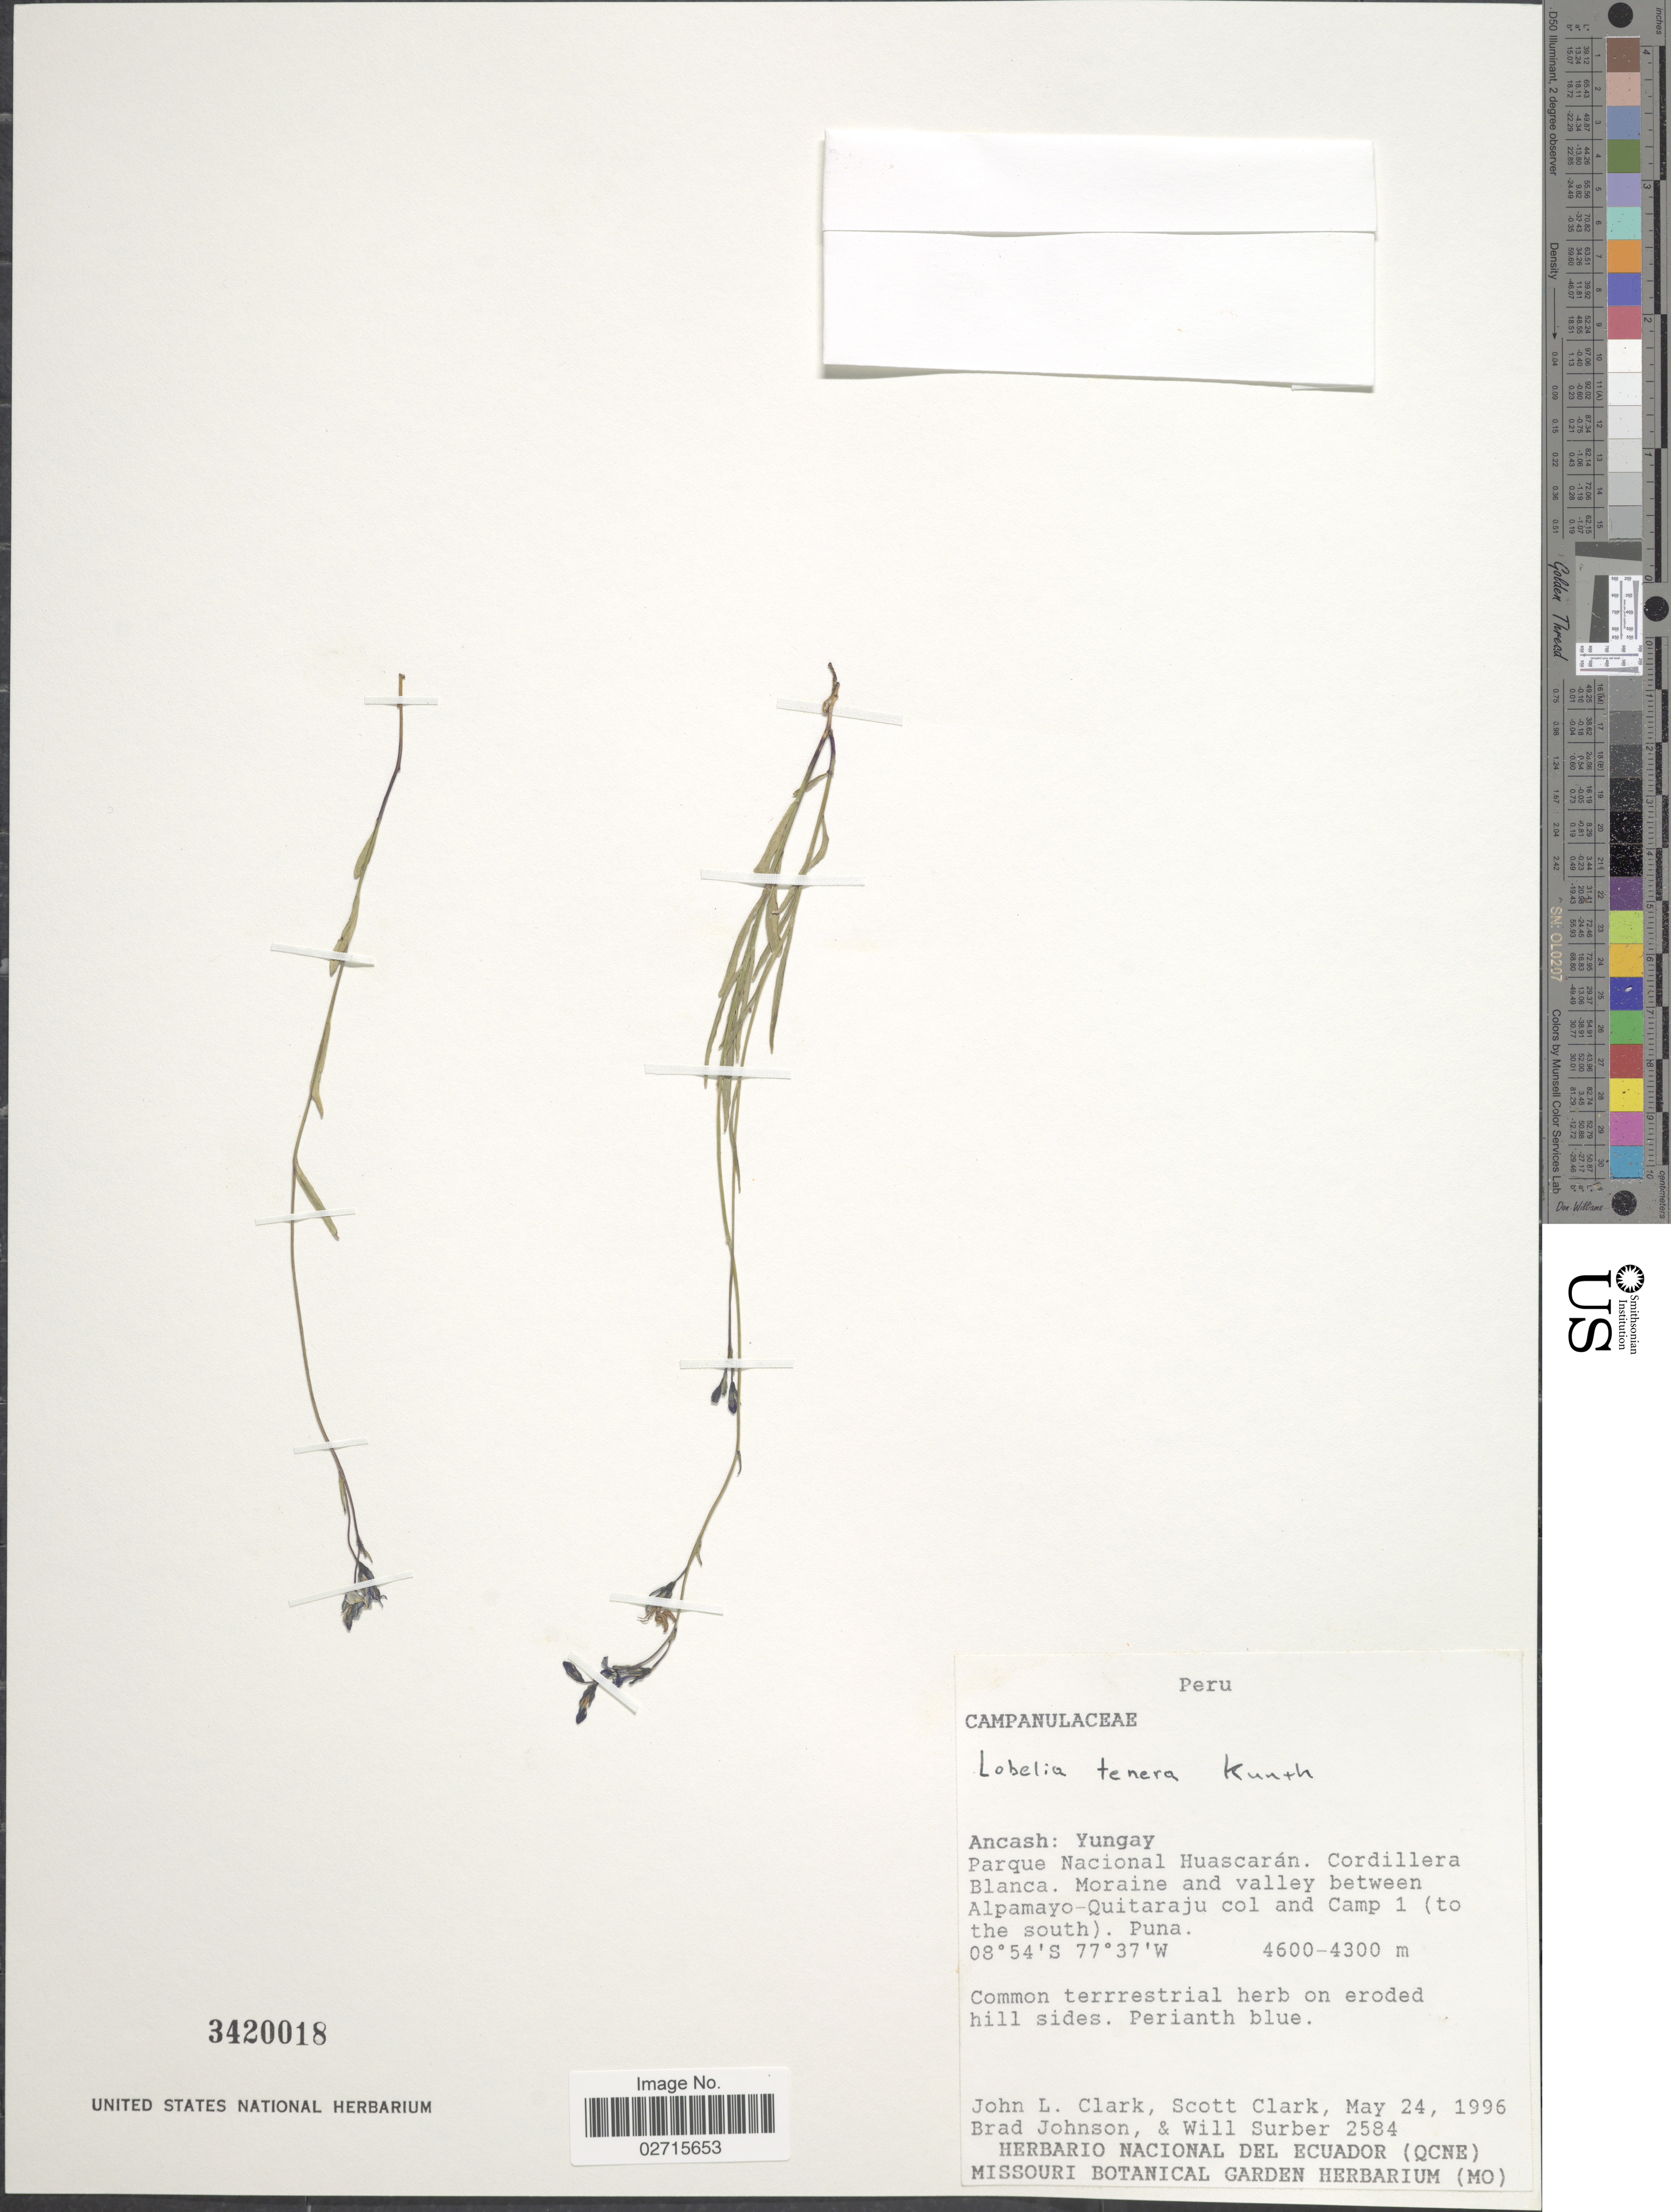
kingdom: Plantae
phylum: Tracheophyta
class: Magnoliopsida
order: Asterales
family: Campanulaceae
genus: Lobelia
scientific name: Lobelia tenera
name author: Kunth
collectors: R. Riina, S. Clark, B. Johnson & W. Surber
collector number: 2584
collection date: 1996-05-24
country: Peru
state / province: Ancash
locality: Yungay, Parque Nacional Huascaran, Cordillera Blanca, Moraine and valley between Alpamayo-Quitaraju col and Camp 1 (to the south), Puna.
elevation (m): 4300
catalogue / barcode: US 3420018